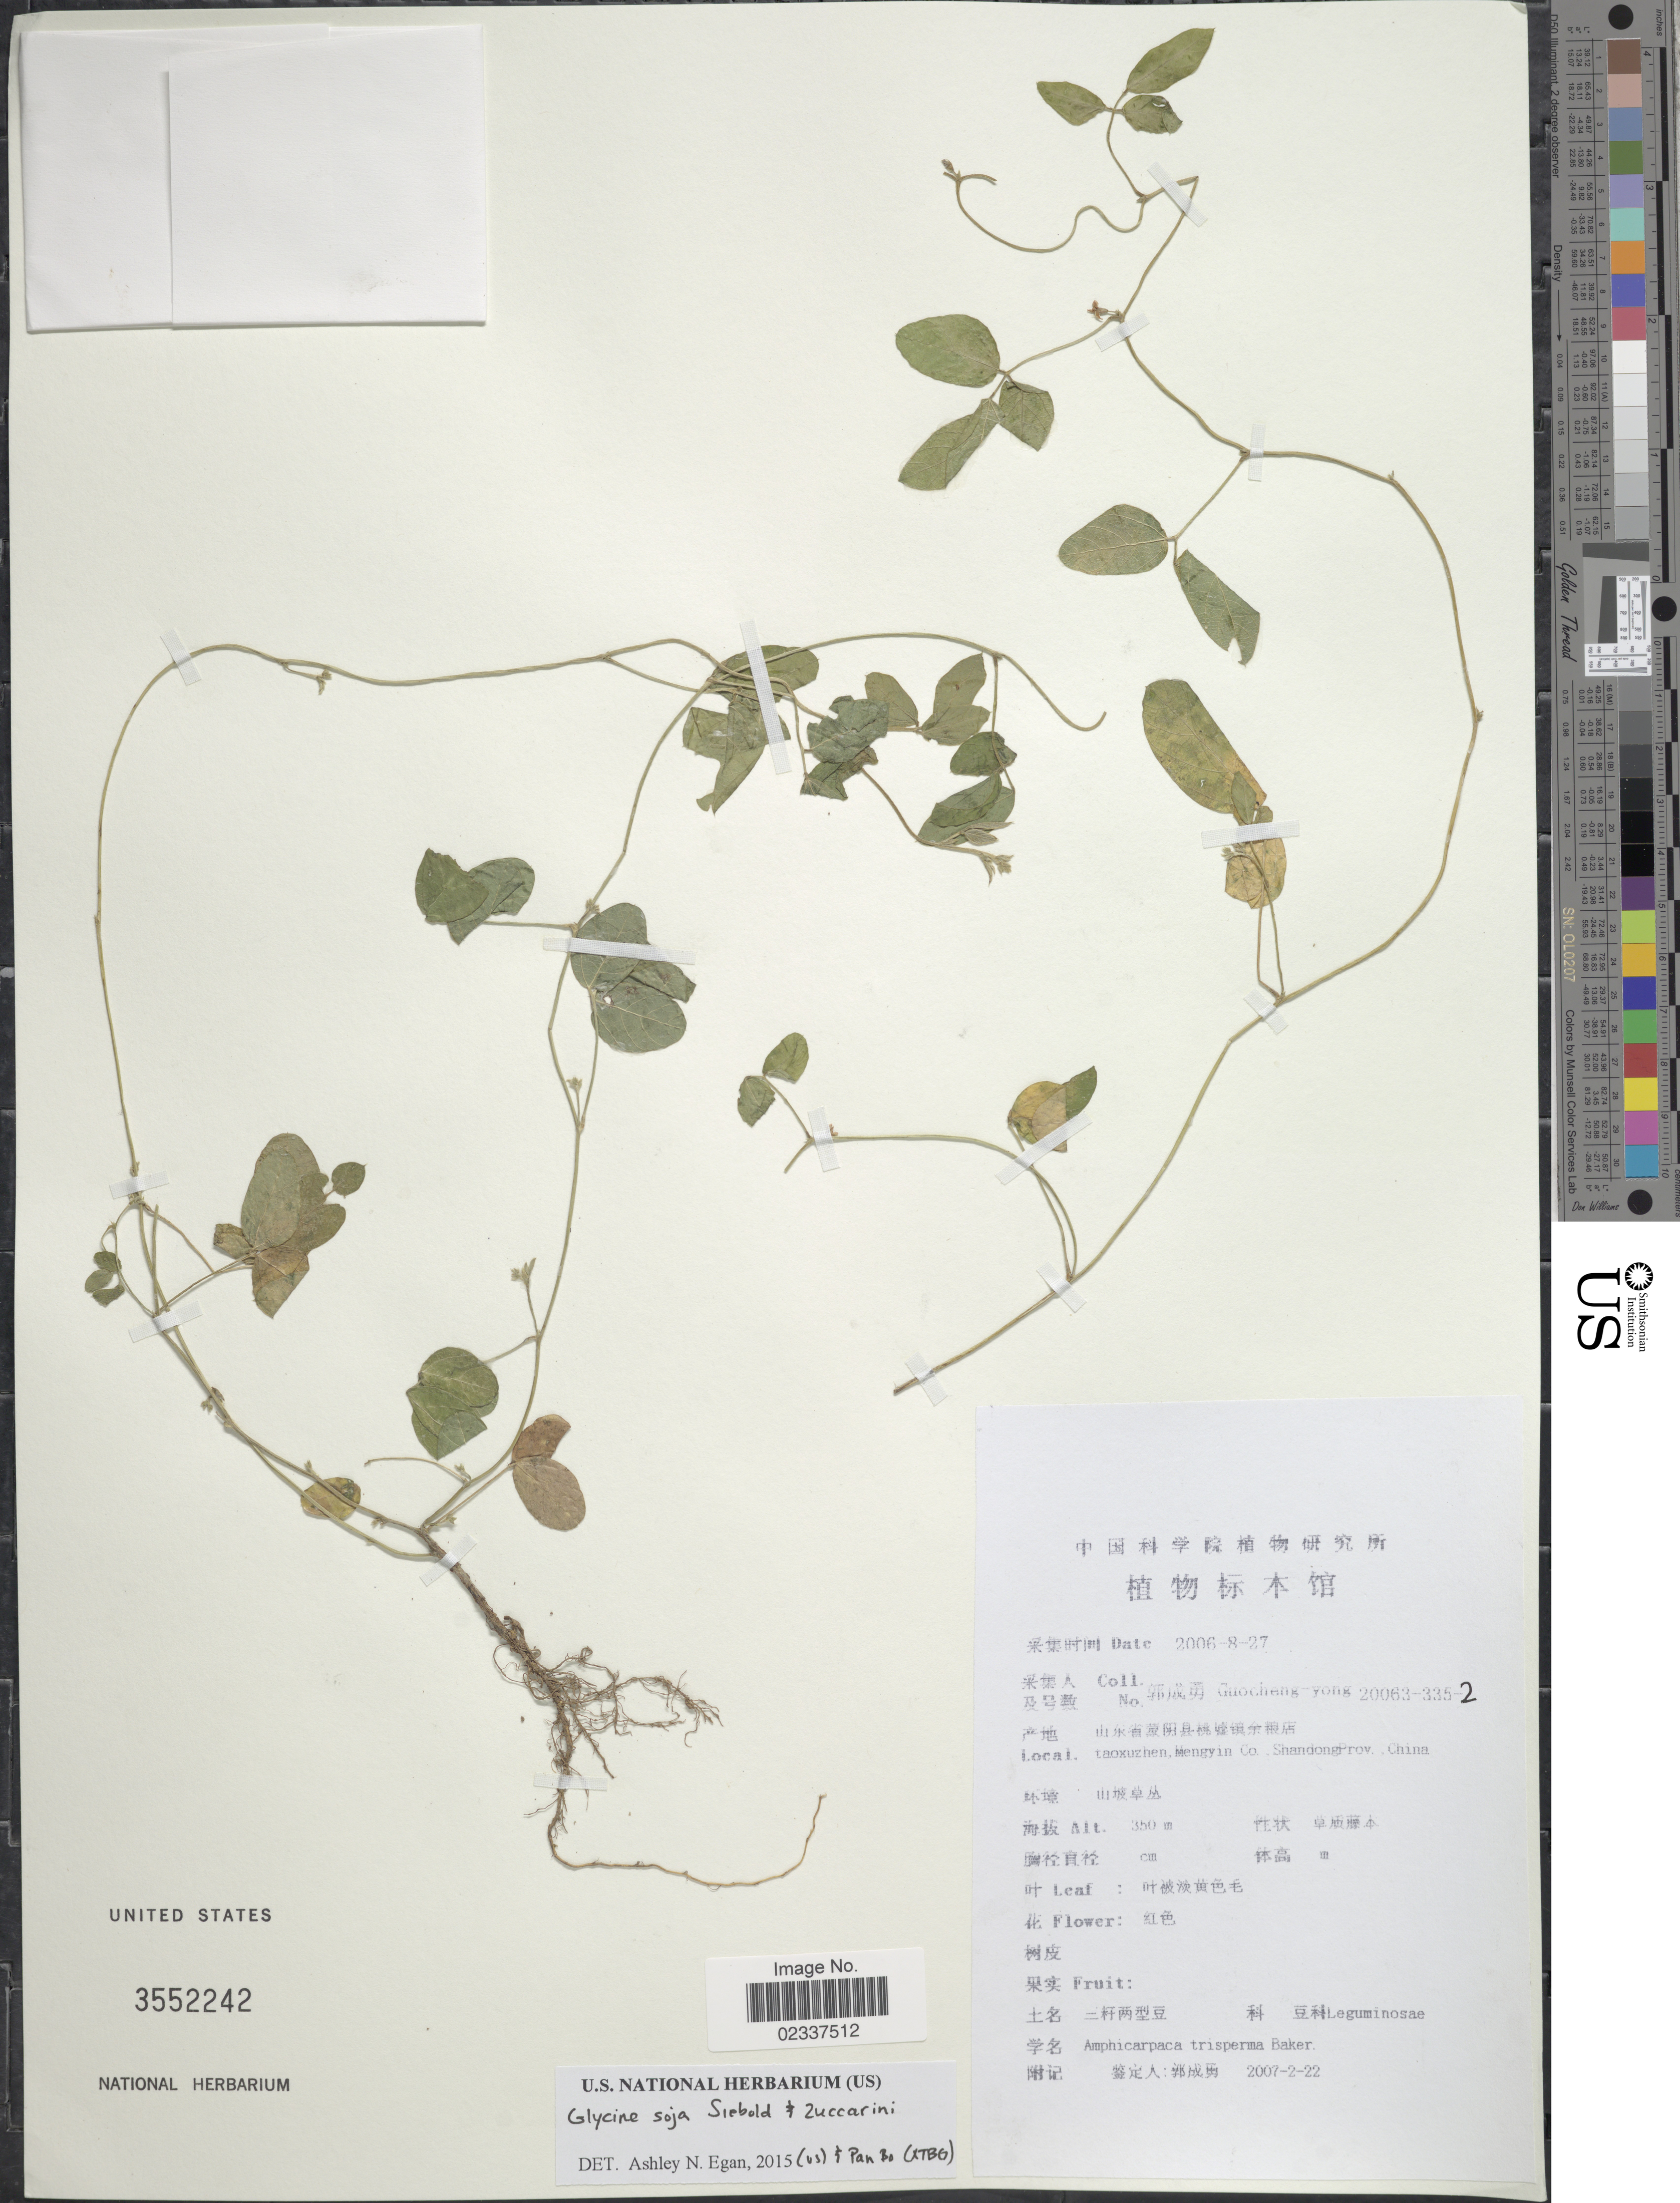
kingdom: Plantae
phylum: Tracheophyta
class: Magnoliopsida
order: Fabales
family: Fabaceae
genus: Glycine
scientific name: Glycine soja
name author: Siebold & Zucc.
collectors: Guo cheng-yong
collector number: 20063-335-2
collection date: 2006-08-27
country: China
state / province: Shandong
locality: Taoxuzhen, Mengyin Co.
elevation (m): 350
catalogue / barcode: US 3552242